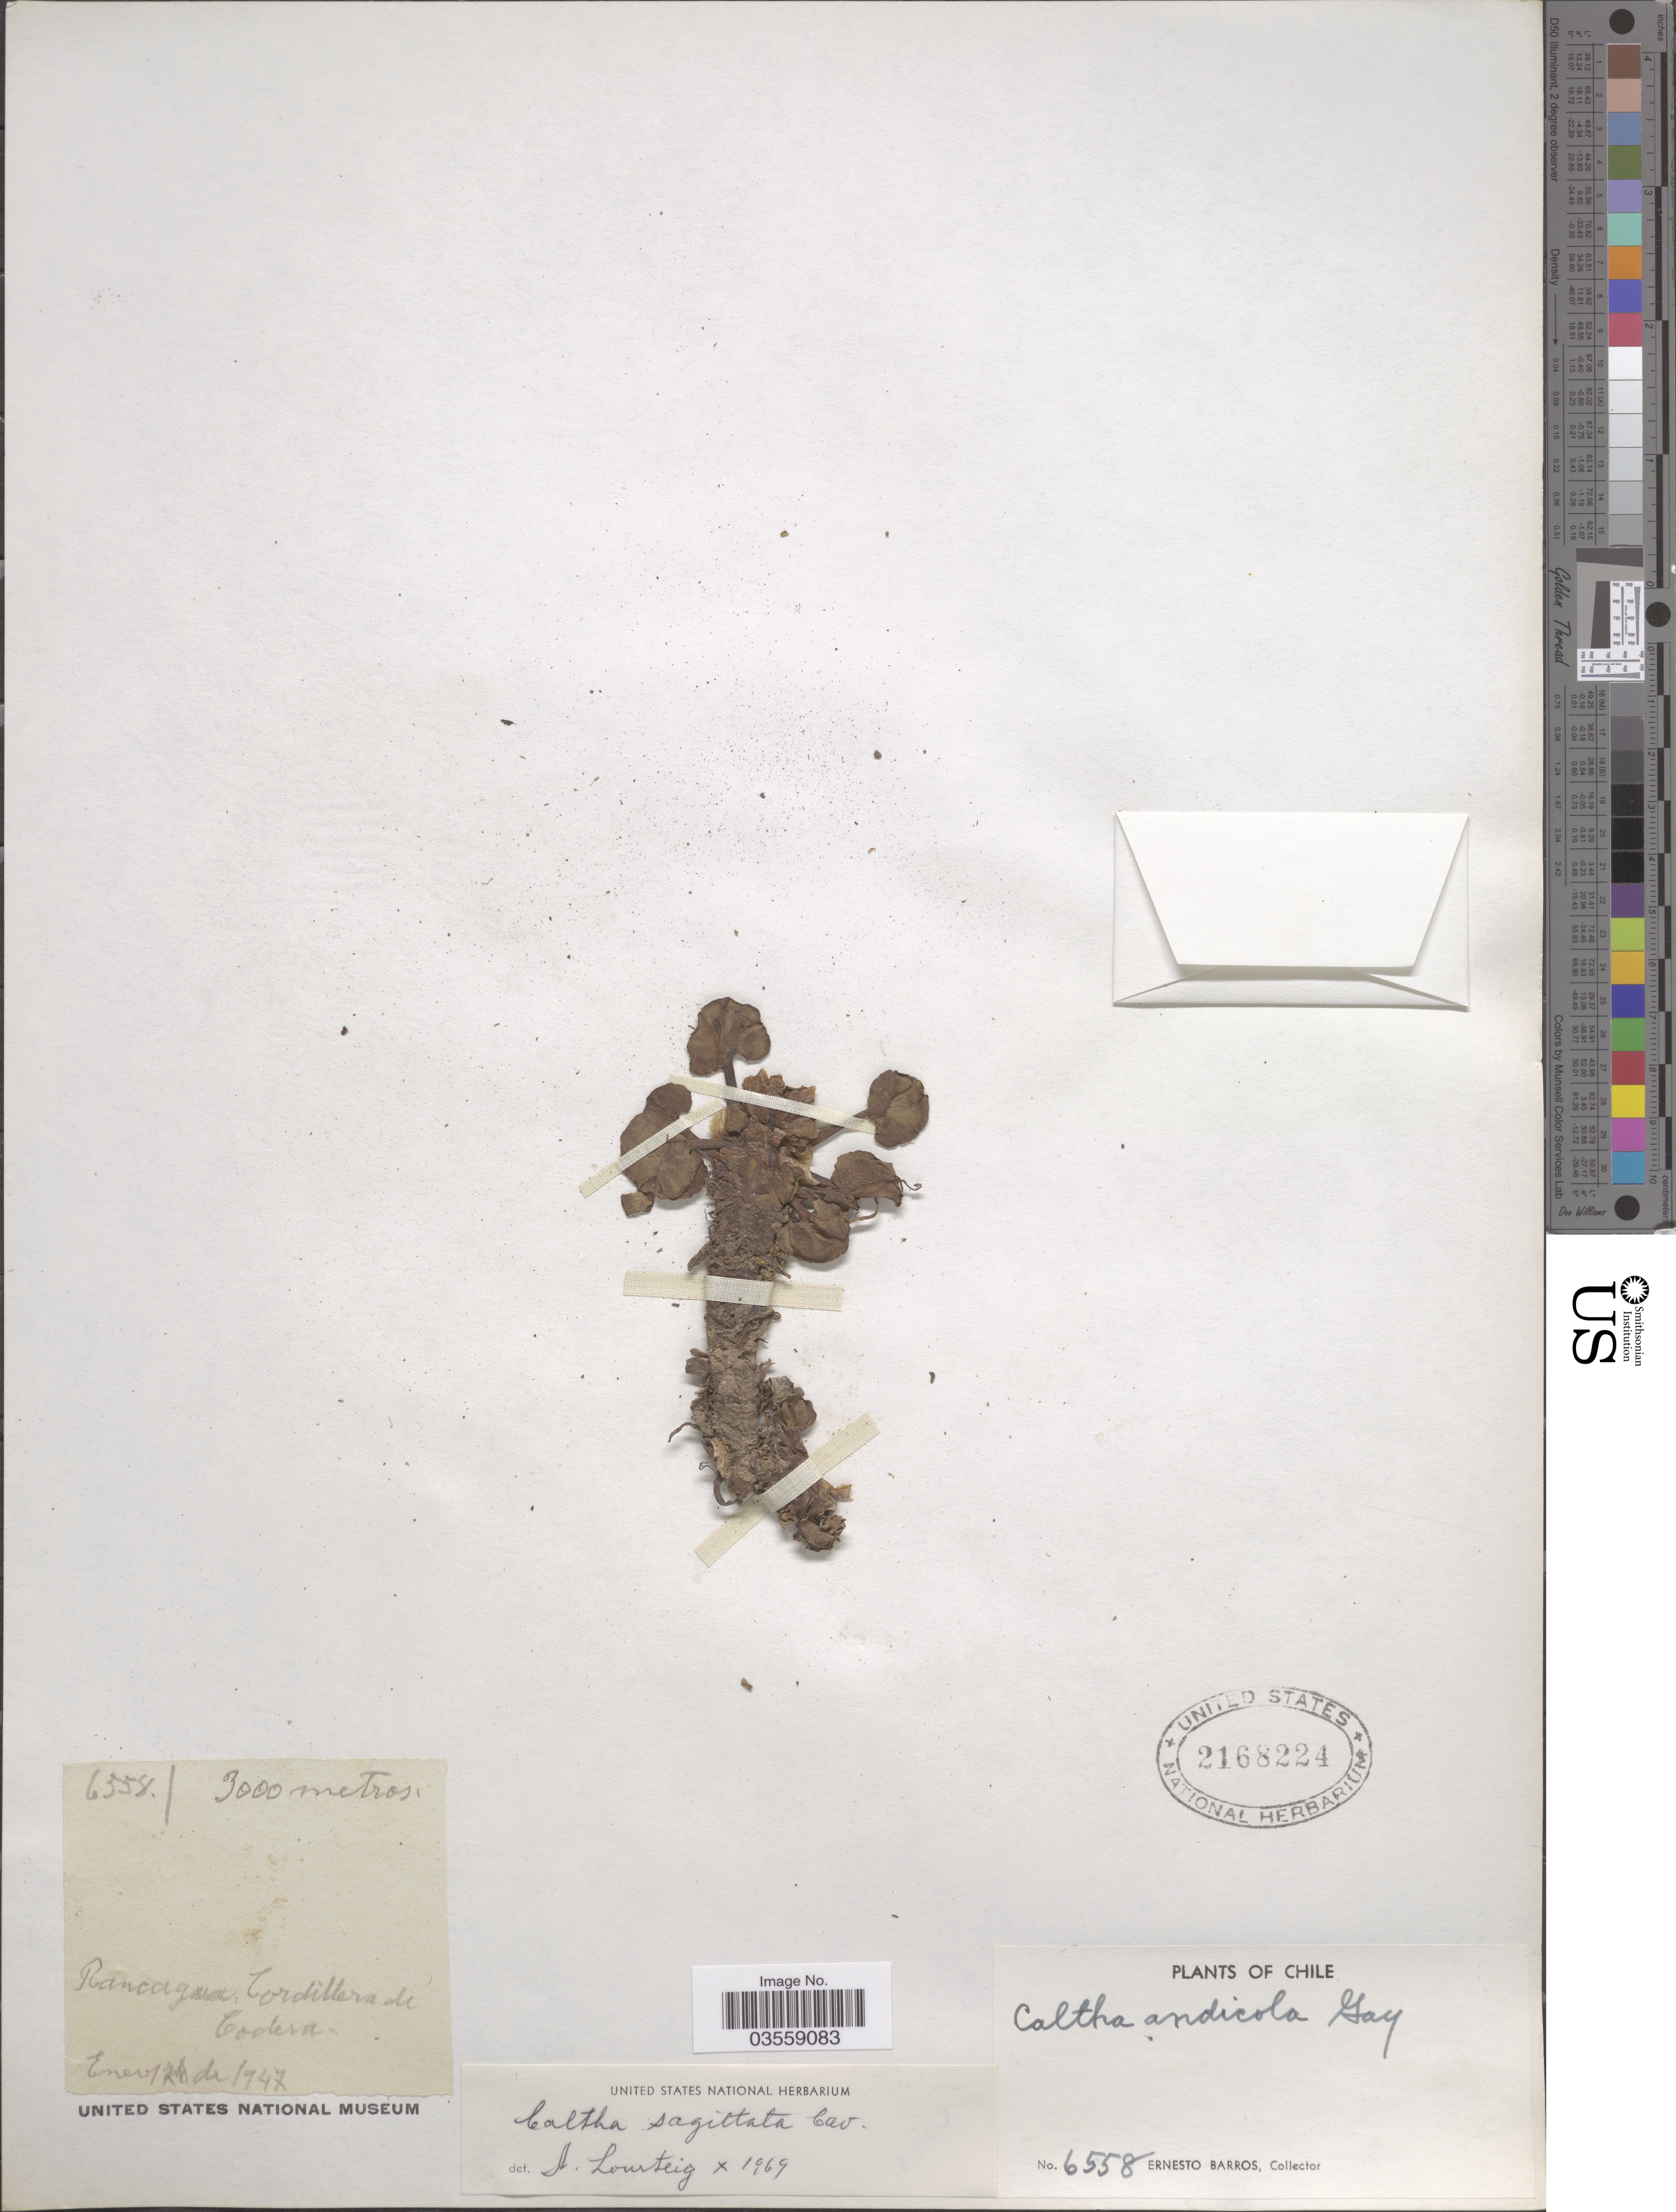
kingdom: Plantae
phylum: Tracheophyta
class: Magnoliopsida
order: Ranunculales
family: Ranunculaceae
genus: Caltha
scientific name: Caltha sagittata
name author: Cav.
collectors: E. Barros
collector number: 6558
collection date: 1947-01-12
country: Chile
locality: Rancagua, Cordillera de Codera.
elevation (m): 3000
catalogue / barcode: US 2168224